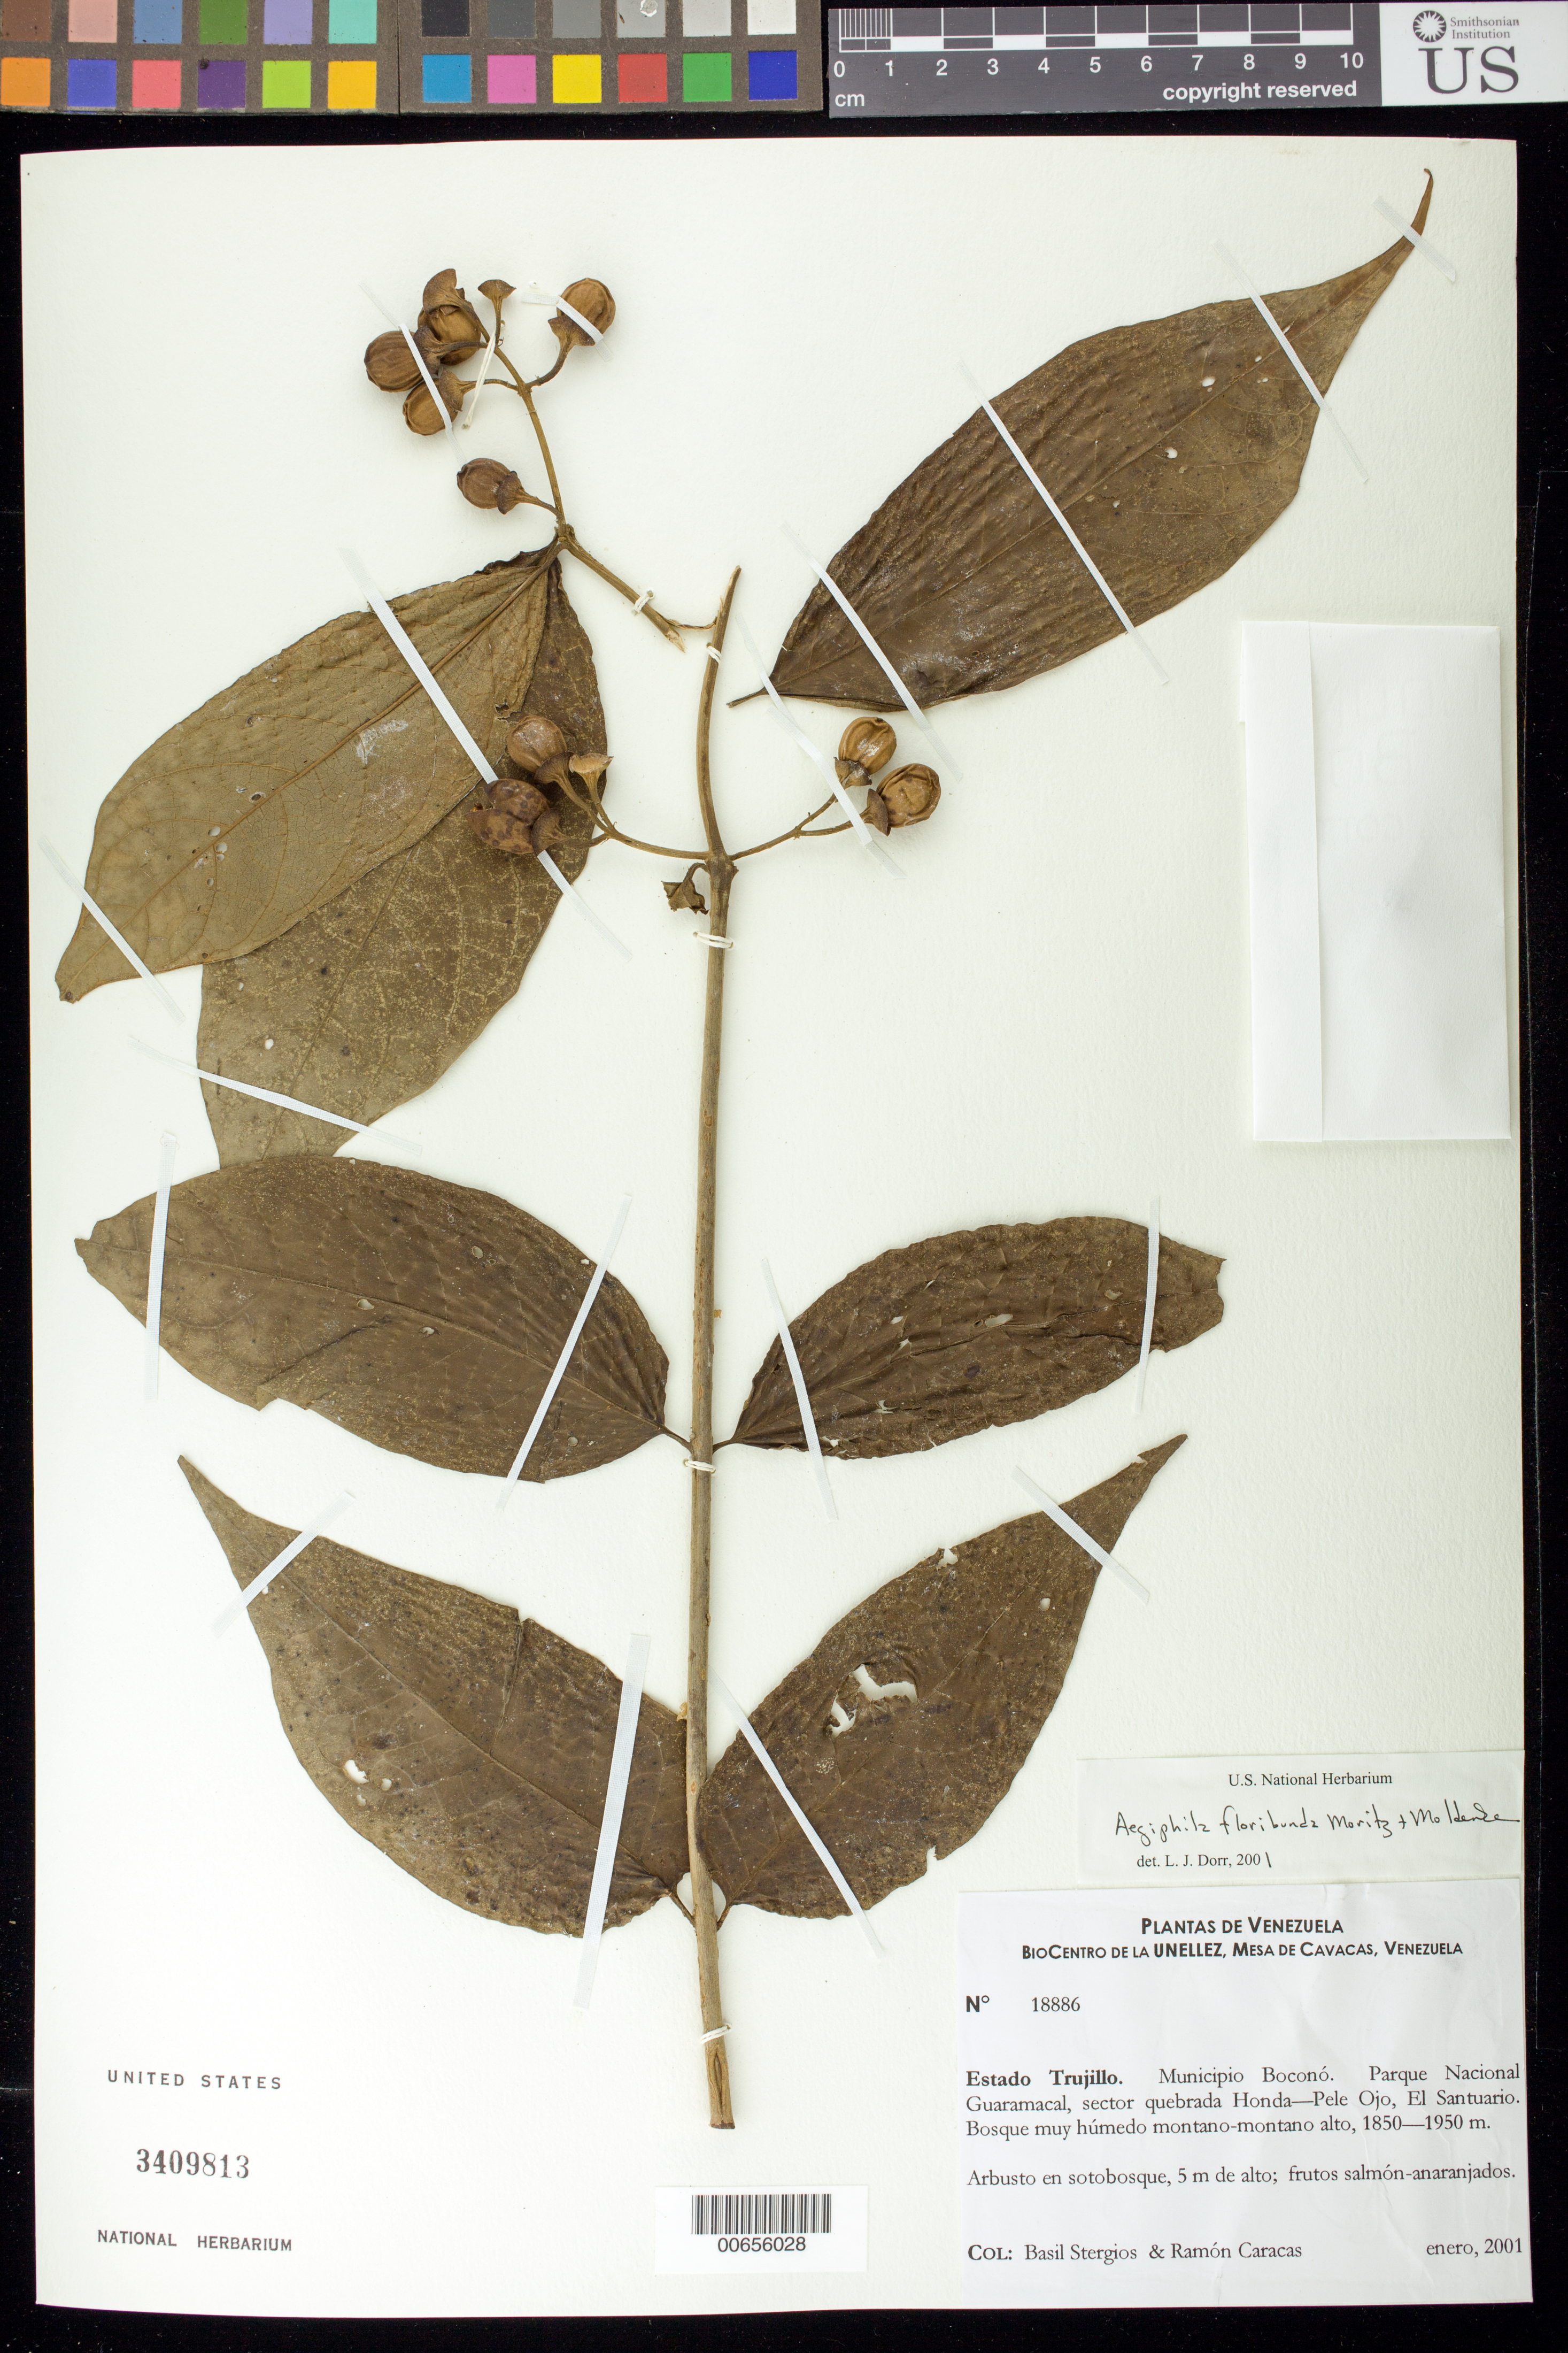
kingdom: Plantae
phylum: Tracheophyta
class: Magnoliopsida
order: Lamiales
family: Lamiaceae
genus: Aegiphila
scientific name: Aegiphila floribunda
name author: O. Moritz & Moldenke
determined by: Dorr, L. J., (BOT), Smithsonian Institution - National Museum of Natural History (UNITED STATES)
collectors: B. G. Stergios & R. Caracas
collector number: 18886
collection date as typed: Jan 2001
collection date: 2001-01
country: Venezuela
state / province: Trujillo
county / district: Boconó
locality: Parque Nacional Guaramacal, sector quebrada Honda-Pele Ojo, El Santuario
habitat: Bosque muy húmedo montano-montano alto.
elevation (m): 1850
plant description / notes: CTES, MY, NY, PORT, US, VEN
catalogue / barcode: US 3409813